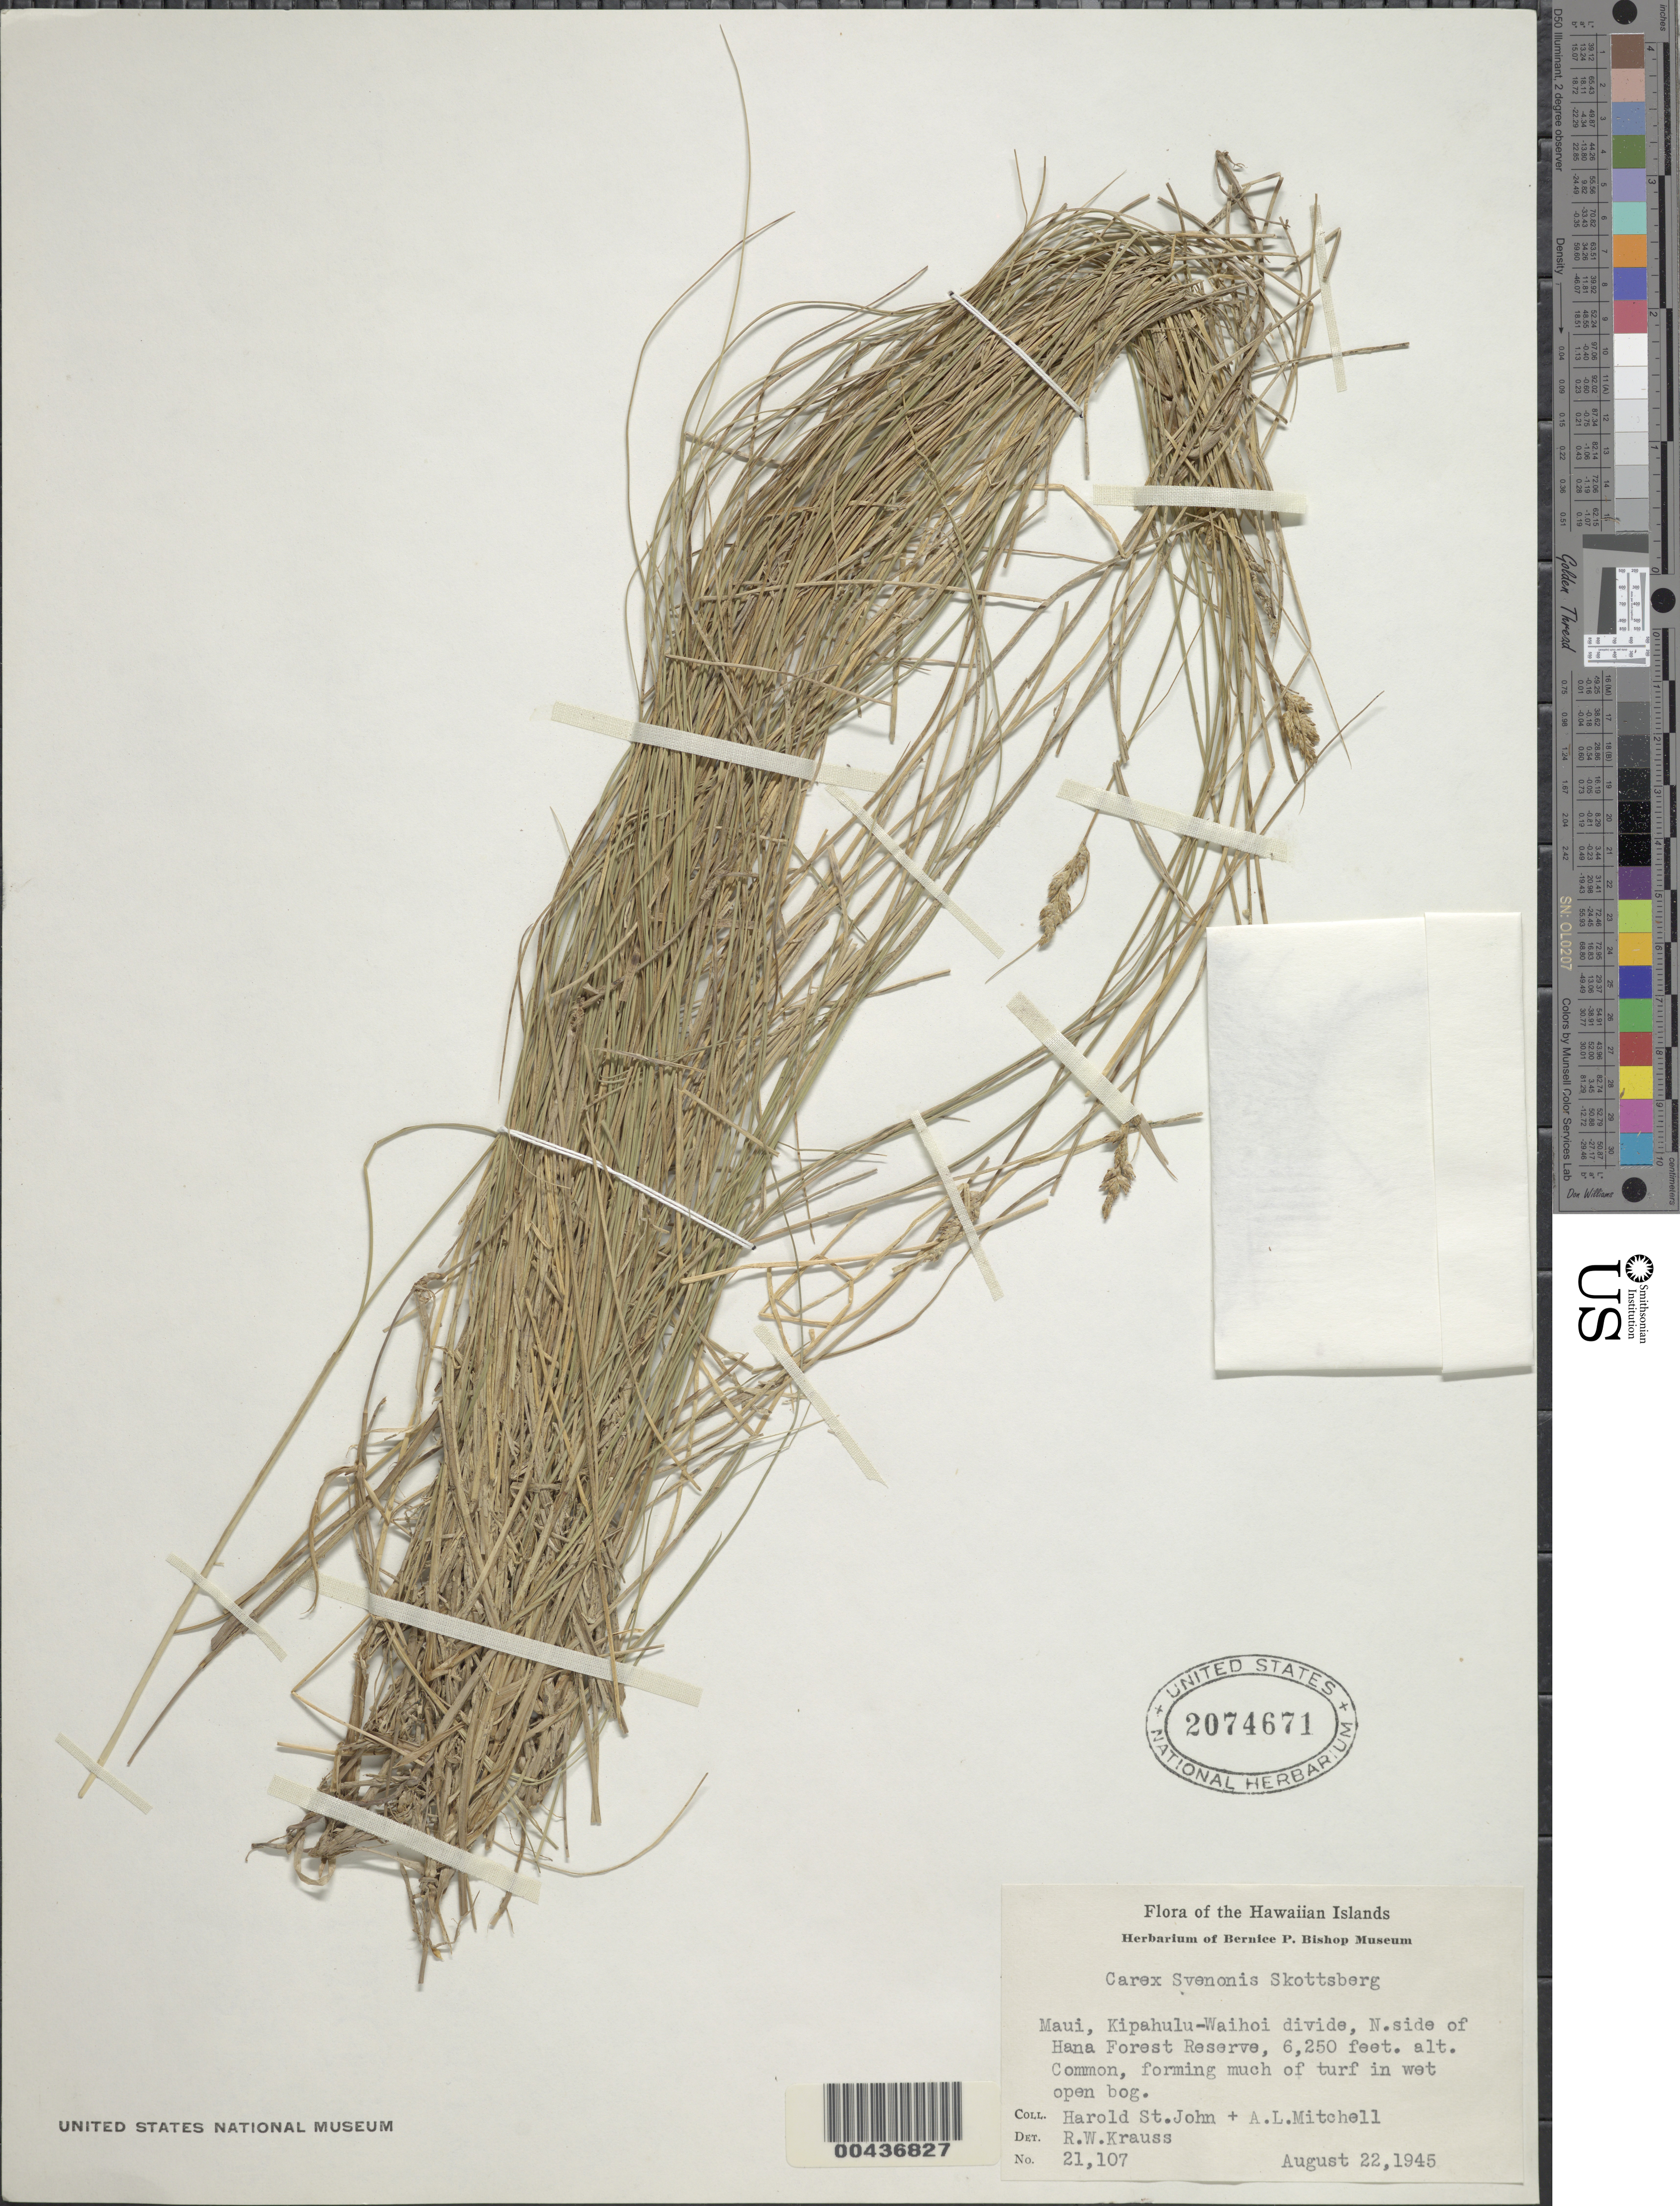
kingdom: Plantae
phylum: Tracheophyta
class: Liliopsida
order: Poales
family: Cyperaceae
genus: Carex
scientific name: Carex echinata subsp. echinata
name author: Murray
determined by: Wagner, W. L., (BOT), Smithsonian Institution - National Museum of Natural History (UNITED STATES)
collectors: H. St. John & A. Mitchell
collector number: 21107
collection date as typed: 22 Aug 1945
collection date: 1945-08-22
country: United States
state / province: Hawaii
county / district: Maui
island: Maui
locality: Maui, Kipahulu-Waihoi divide, north side of Hana Forest Reserve.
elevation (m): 1905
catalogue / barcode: US 2074671